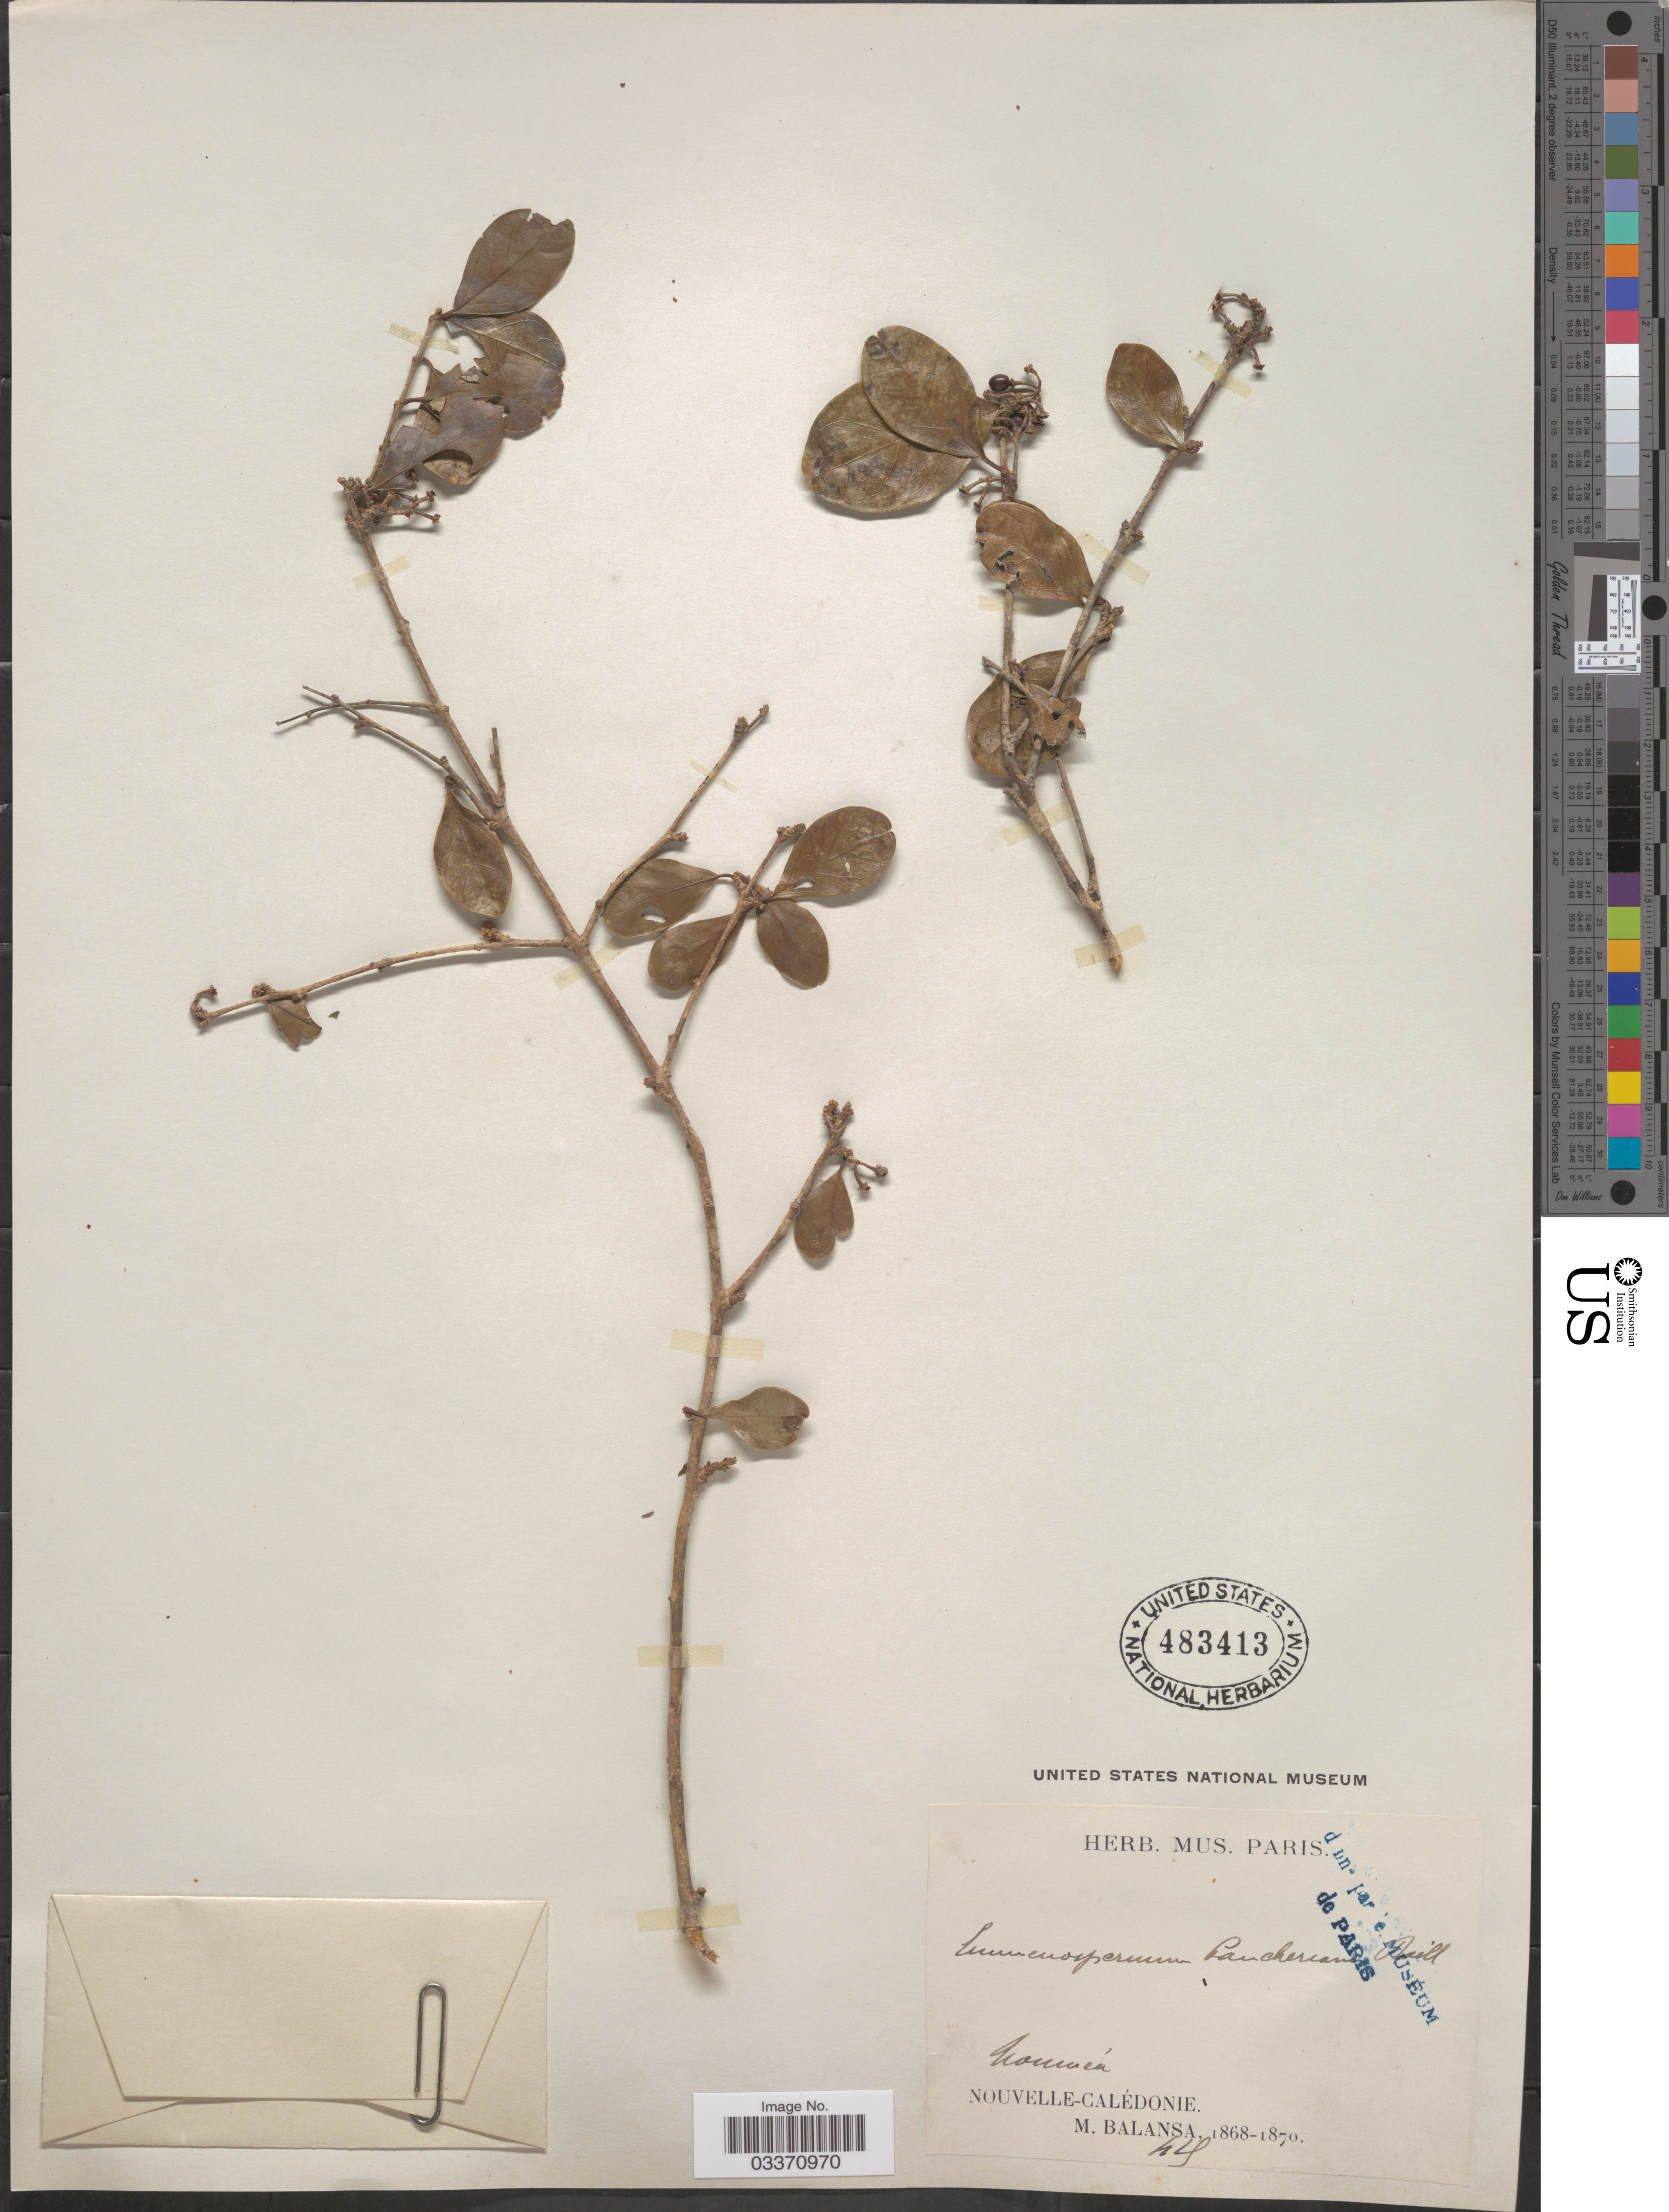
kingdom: Plantae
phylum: Tracheophyta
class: Magnoliopsida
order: Rosales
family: Rhamnaceae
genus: Emmenosperma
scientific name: Emmenosperma pancherianum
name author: Baill.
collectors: B. Balansa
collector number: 428*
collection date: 1868/1870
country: New Caledonia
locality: Nouméa.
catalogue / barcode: US 483413